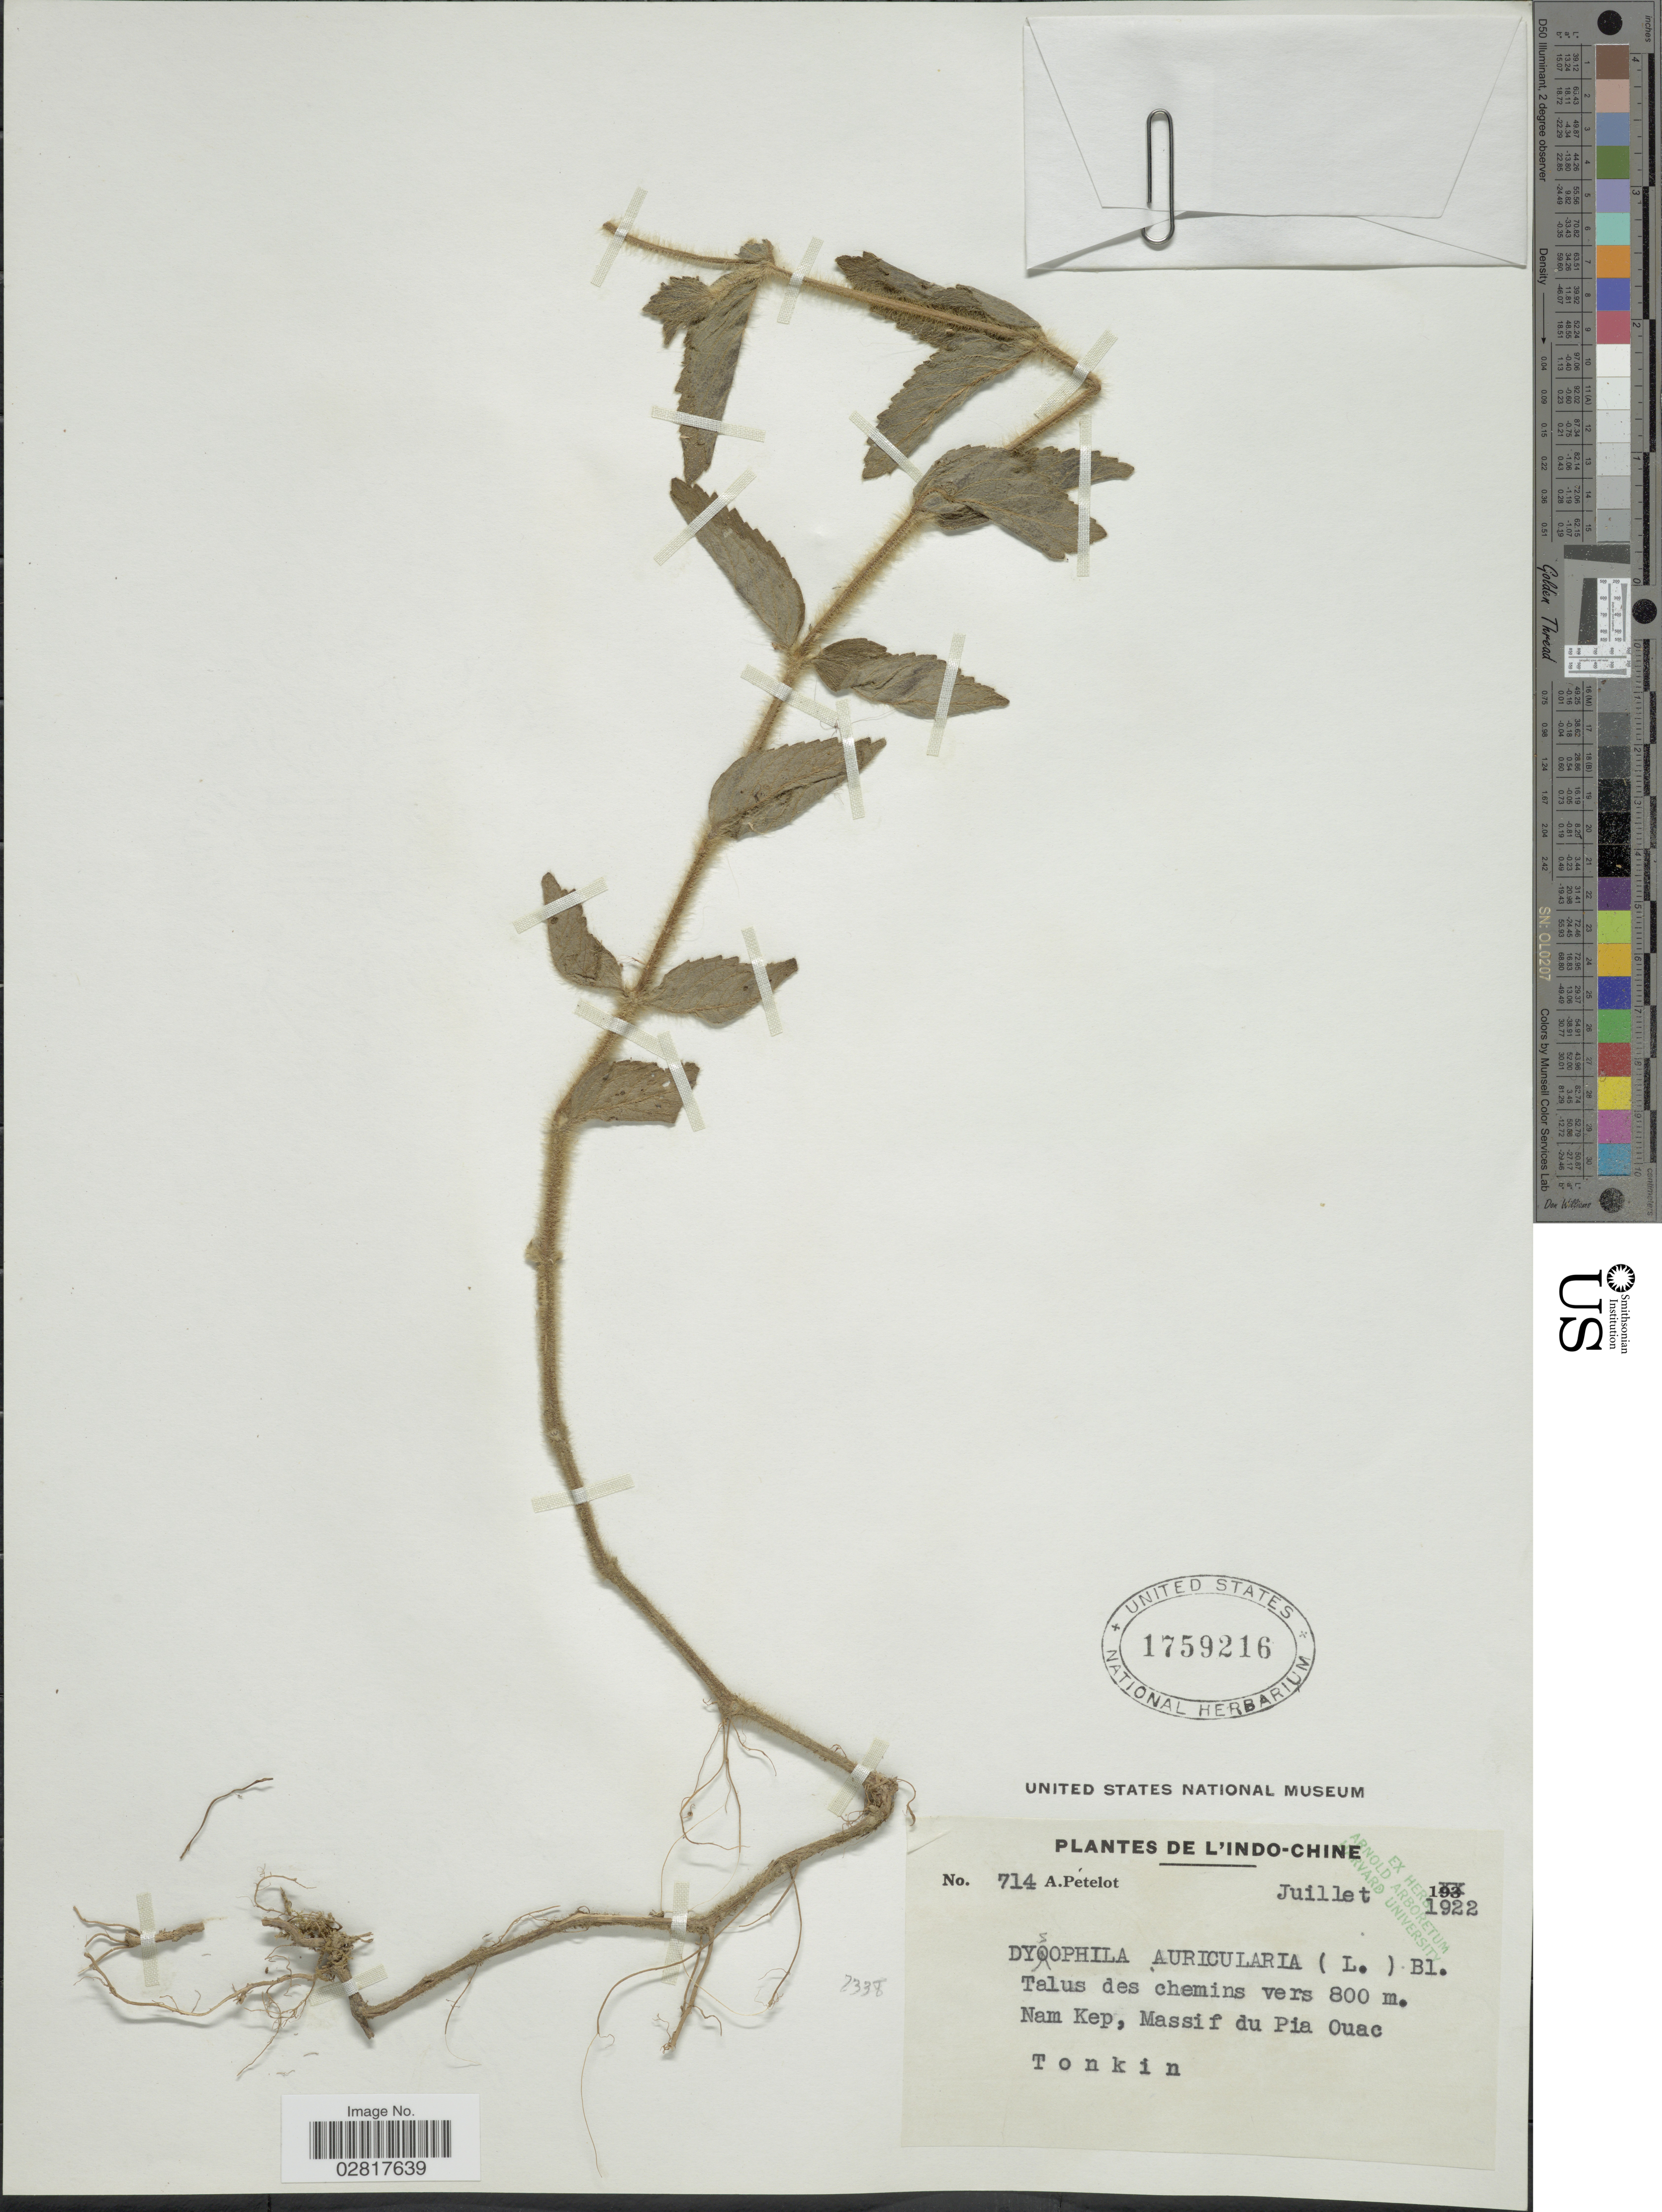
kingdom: Plantae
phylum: Tracheophyta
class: Magnoliopsida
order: Lamiales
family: Lamiaceae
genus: Pogostemon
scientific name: Pogostemon auricularius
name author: (L.) Hassk.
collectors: A. Petelot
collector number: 714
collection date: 1922-07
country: Vietnam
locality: L'Indo-Chine. Tonkin. Nam Kep, Massif du Pia Ouac.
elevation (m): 800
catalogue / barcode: US 1759216